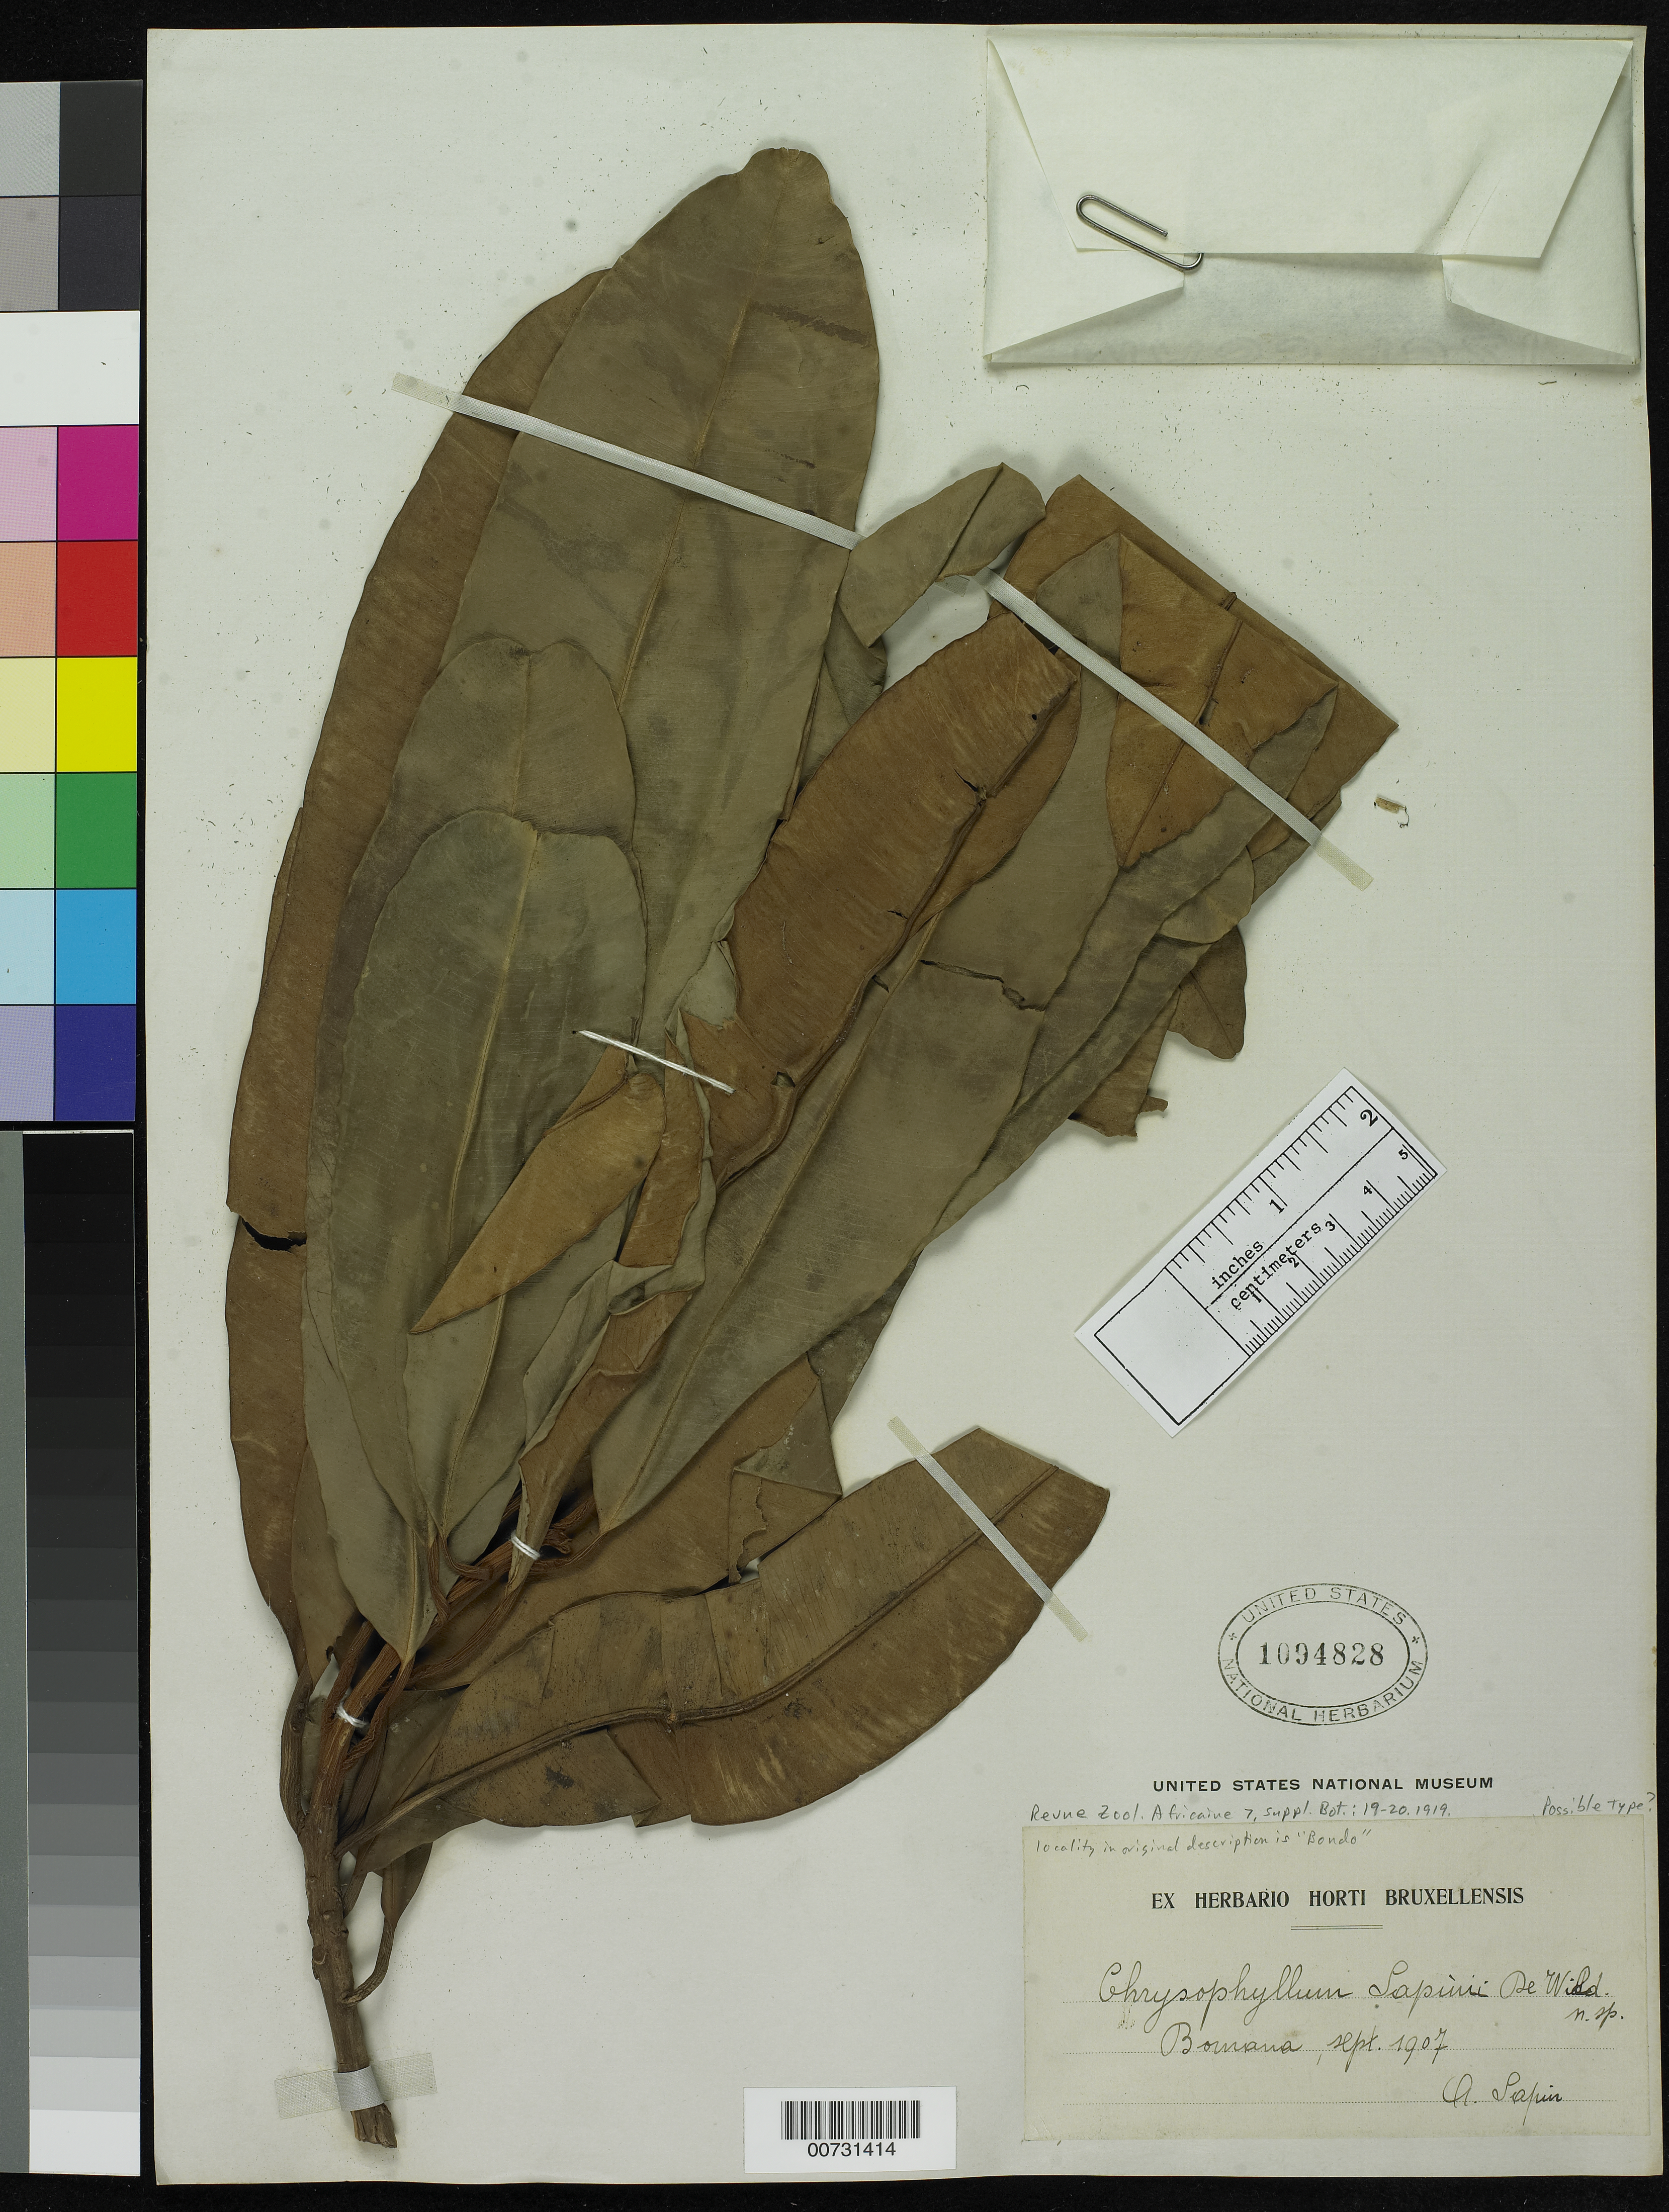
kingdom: Plantae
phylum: Tracheophyta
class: Magnoliopsida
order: Ericales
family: Sapotaceae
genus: Chrysophyllum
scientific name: Chrysophyllum sapinii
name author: De Wild.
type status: Possible Type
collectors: A. Sapin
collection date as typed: Sep 1907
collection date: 1907-09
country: Congo, Democratic Republic of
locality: Bormana [protologue: "Bondo"].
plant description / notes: As "Sapini".; Locality acc. to protologue "Bondo".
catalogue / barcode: US 1094828